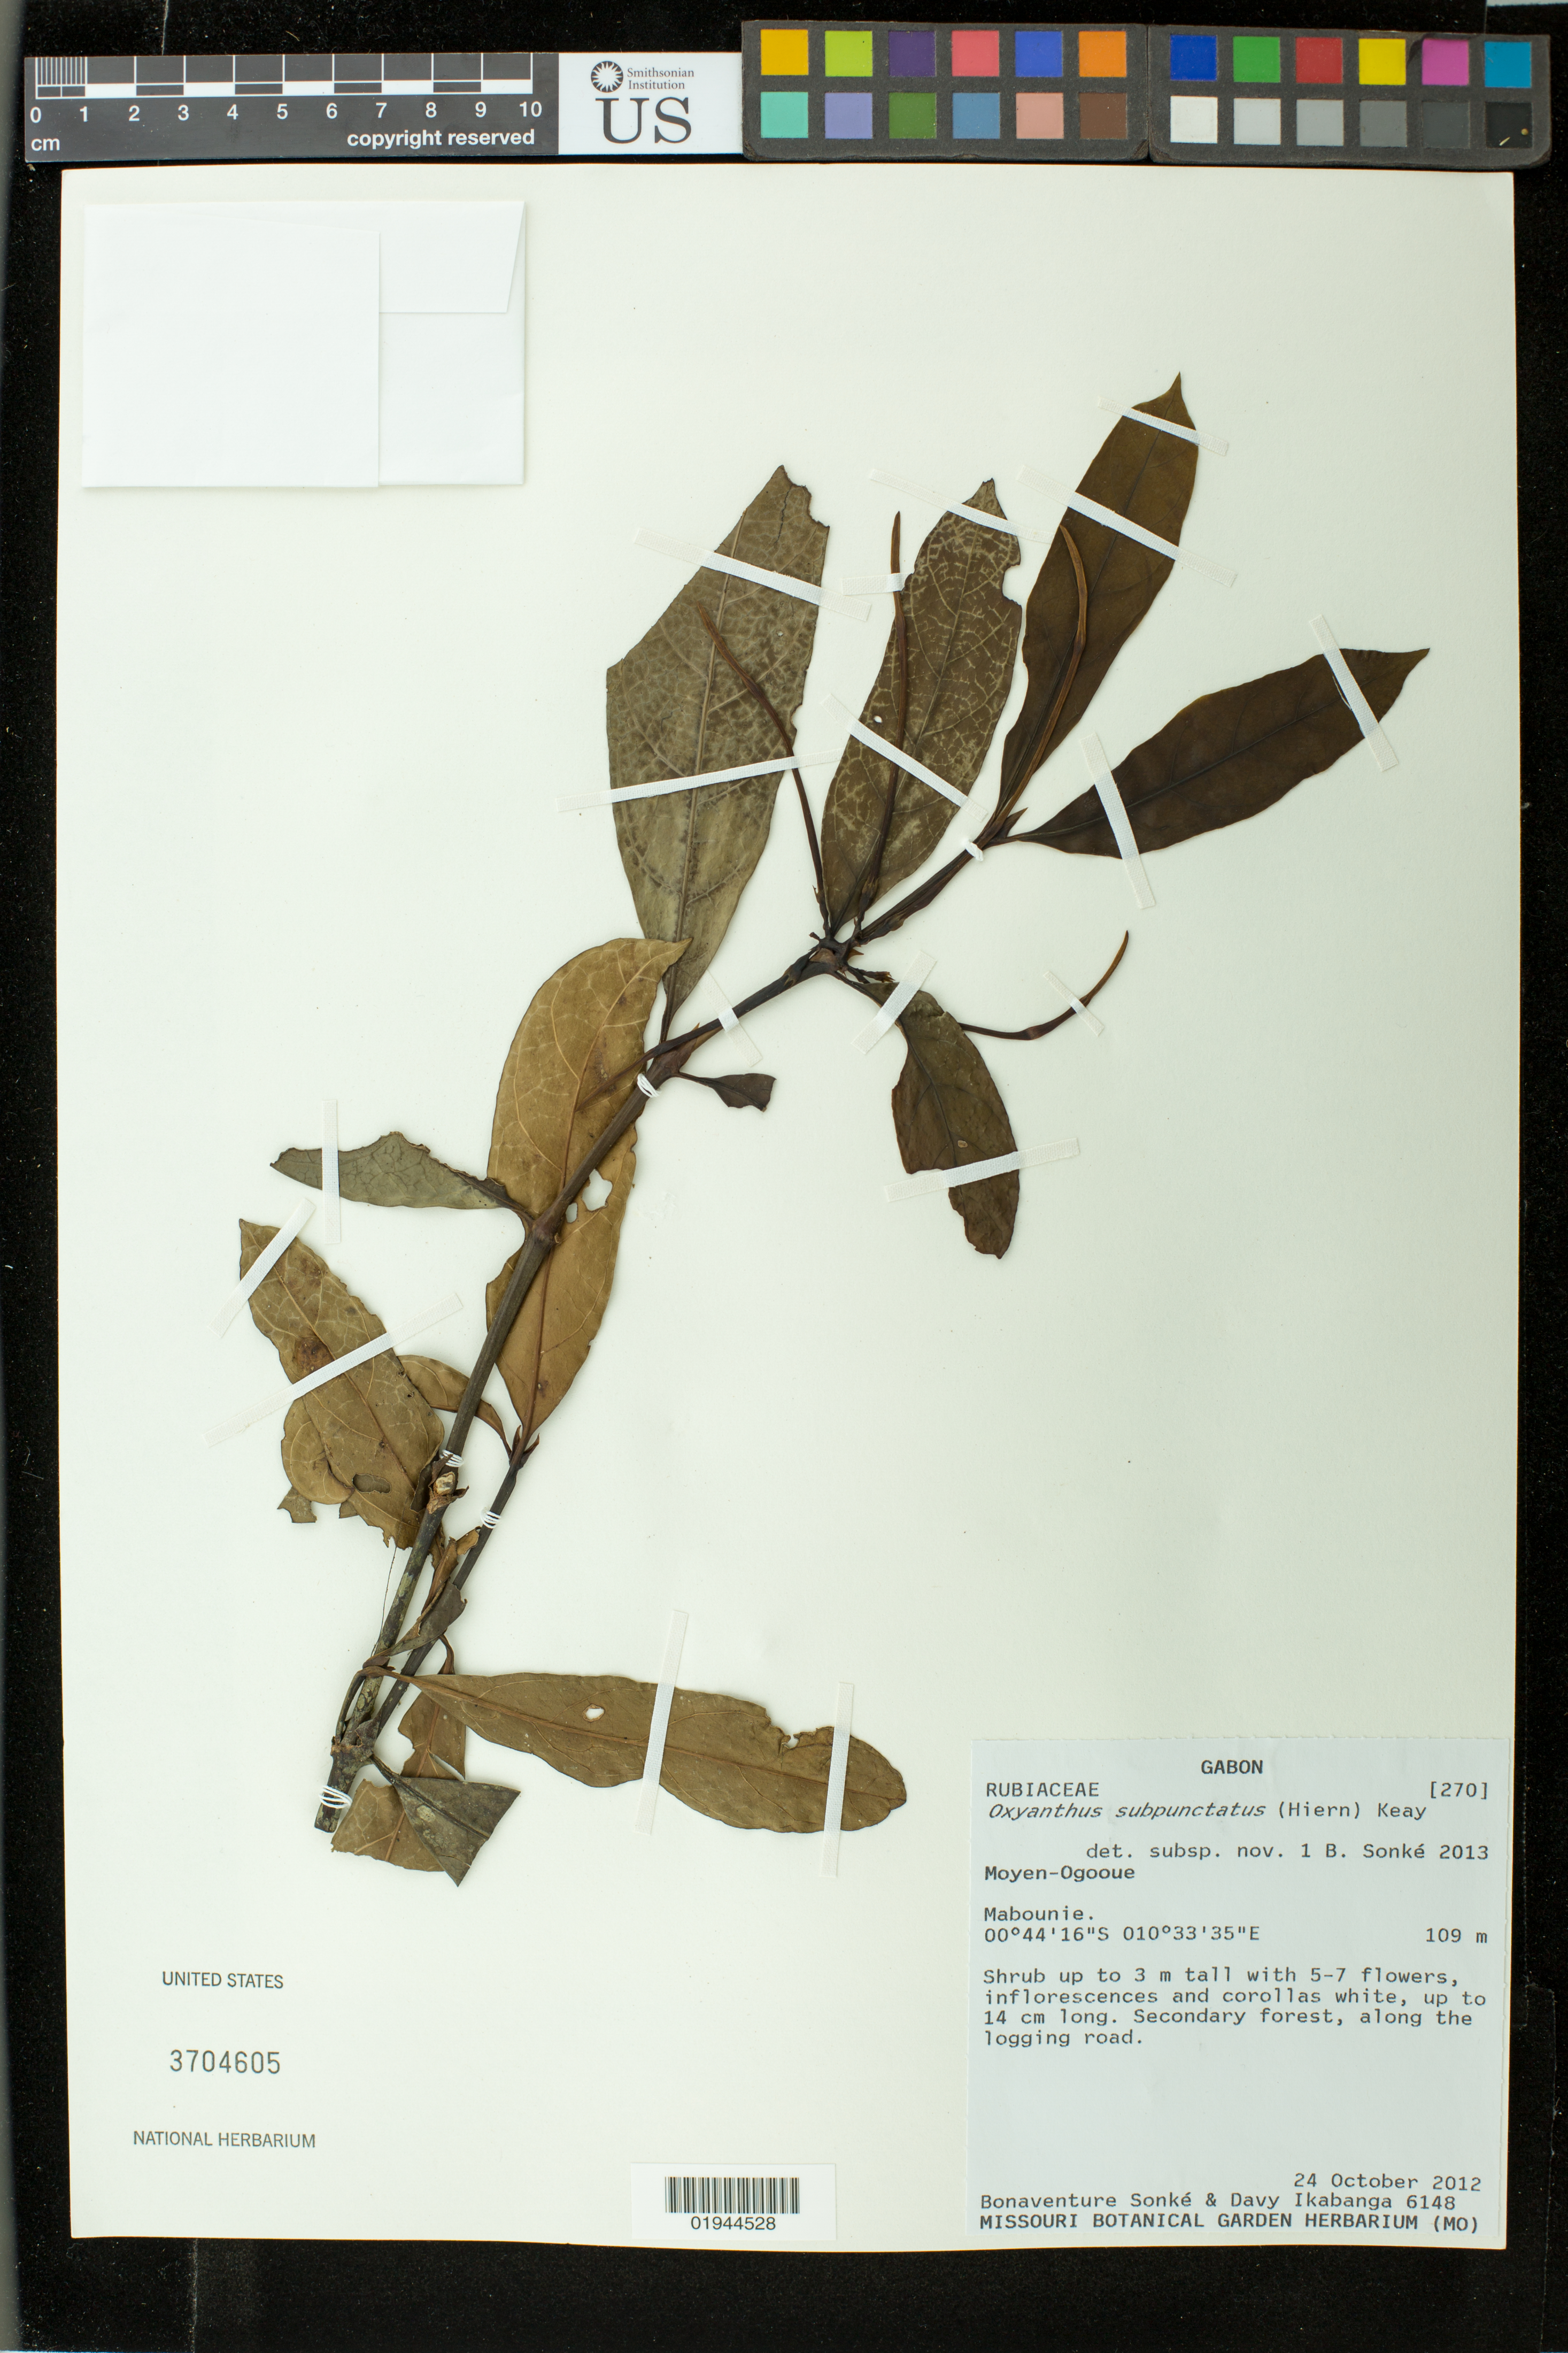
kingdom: Plantae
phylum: Tracheophyta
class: Magnoliopsida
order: Gentianales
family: Rubiaceae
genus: Oxyanthus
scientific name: Oxyanthus subpunctatus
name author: (Hiern) Keay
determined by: Sonke, B.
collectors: B. Sonke & D. Ikabanga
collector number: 6148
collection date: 2012-10-24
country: Gabon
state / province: Moyen-Ogooué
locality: Mabounié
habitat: secondary forest, along the logging road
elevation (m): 109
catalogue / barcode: US 3704605